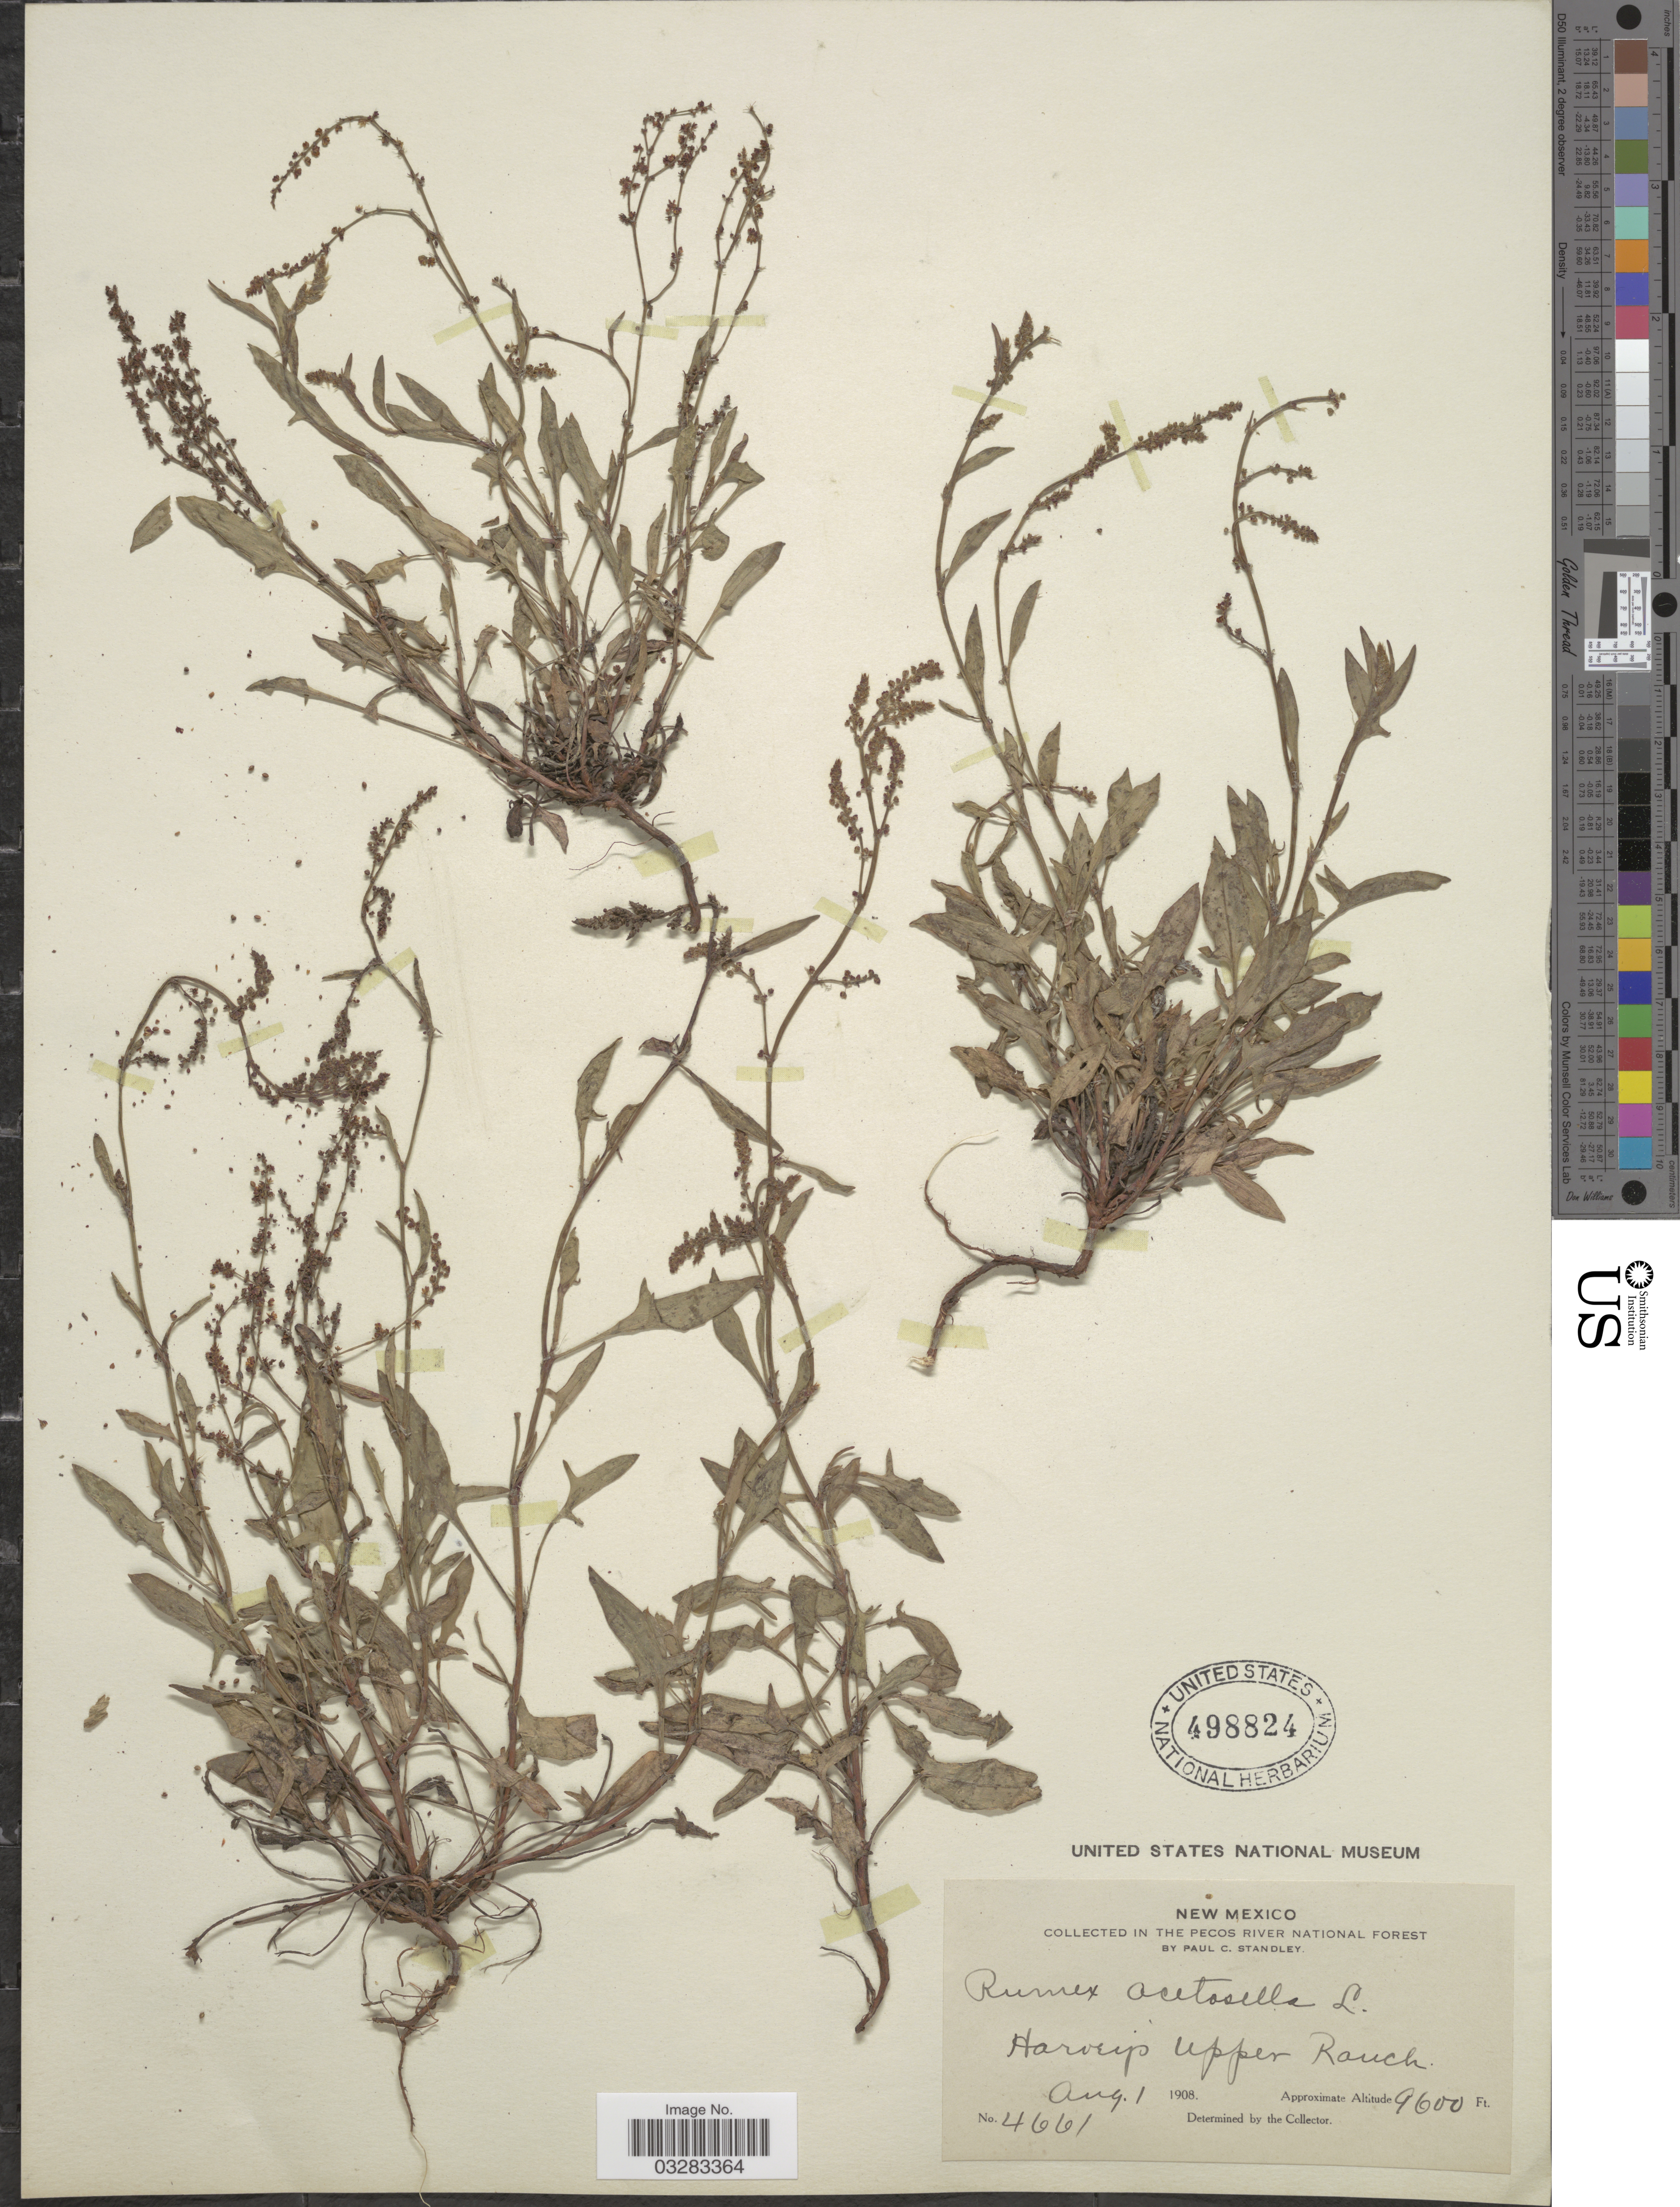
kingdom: Plantae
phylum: Tracheophyta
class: Magnoliopsida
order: Caryophyllales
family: Polygonaceae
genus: Rumex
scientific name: Rumex acetosella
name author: L.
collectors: P. C. Standley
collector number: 4661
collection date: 1908-08-01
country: United States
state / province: New Mexico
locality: In the Pecos River National Forest. Harvey's Upper Ranch.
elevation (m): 2926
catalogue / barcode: US 498824